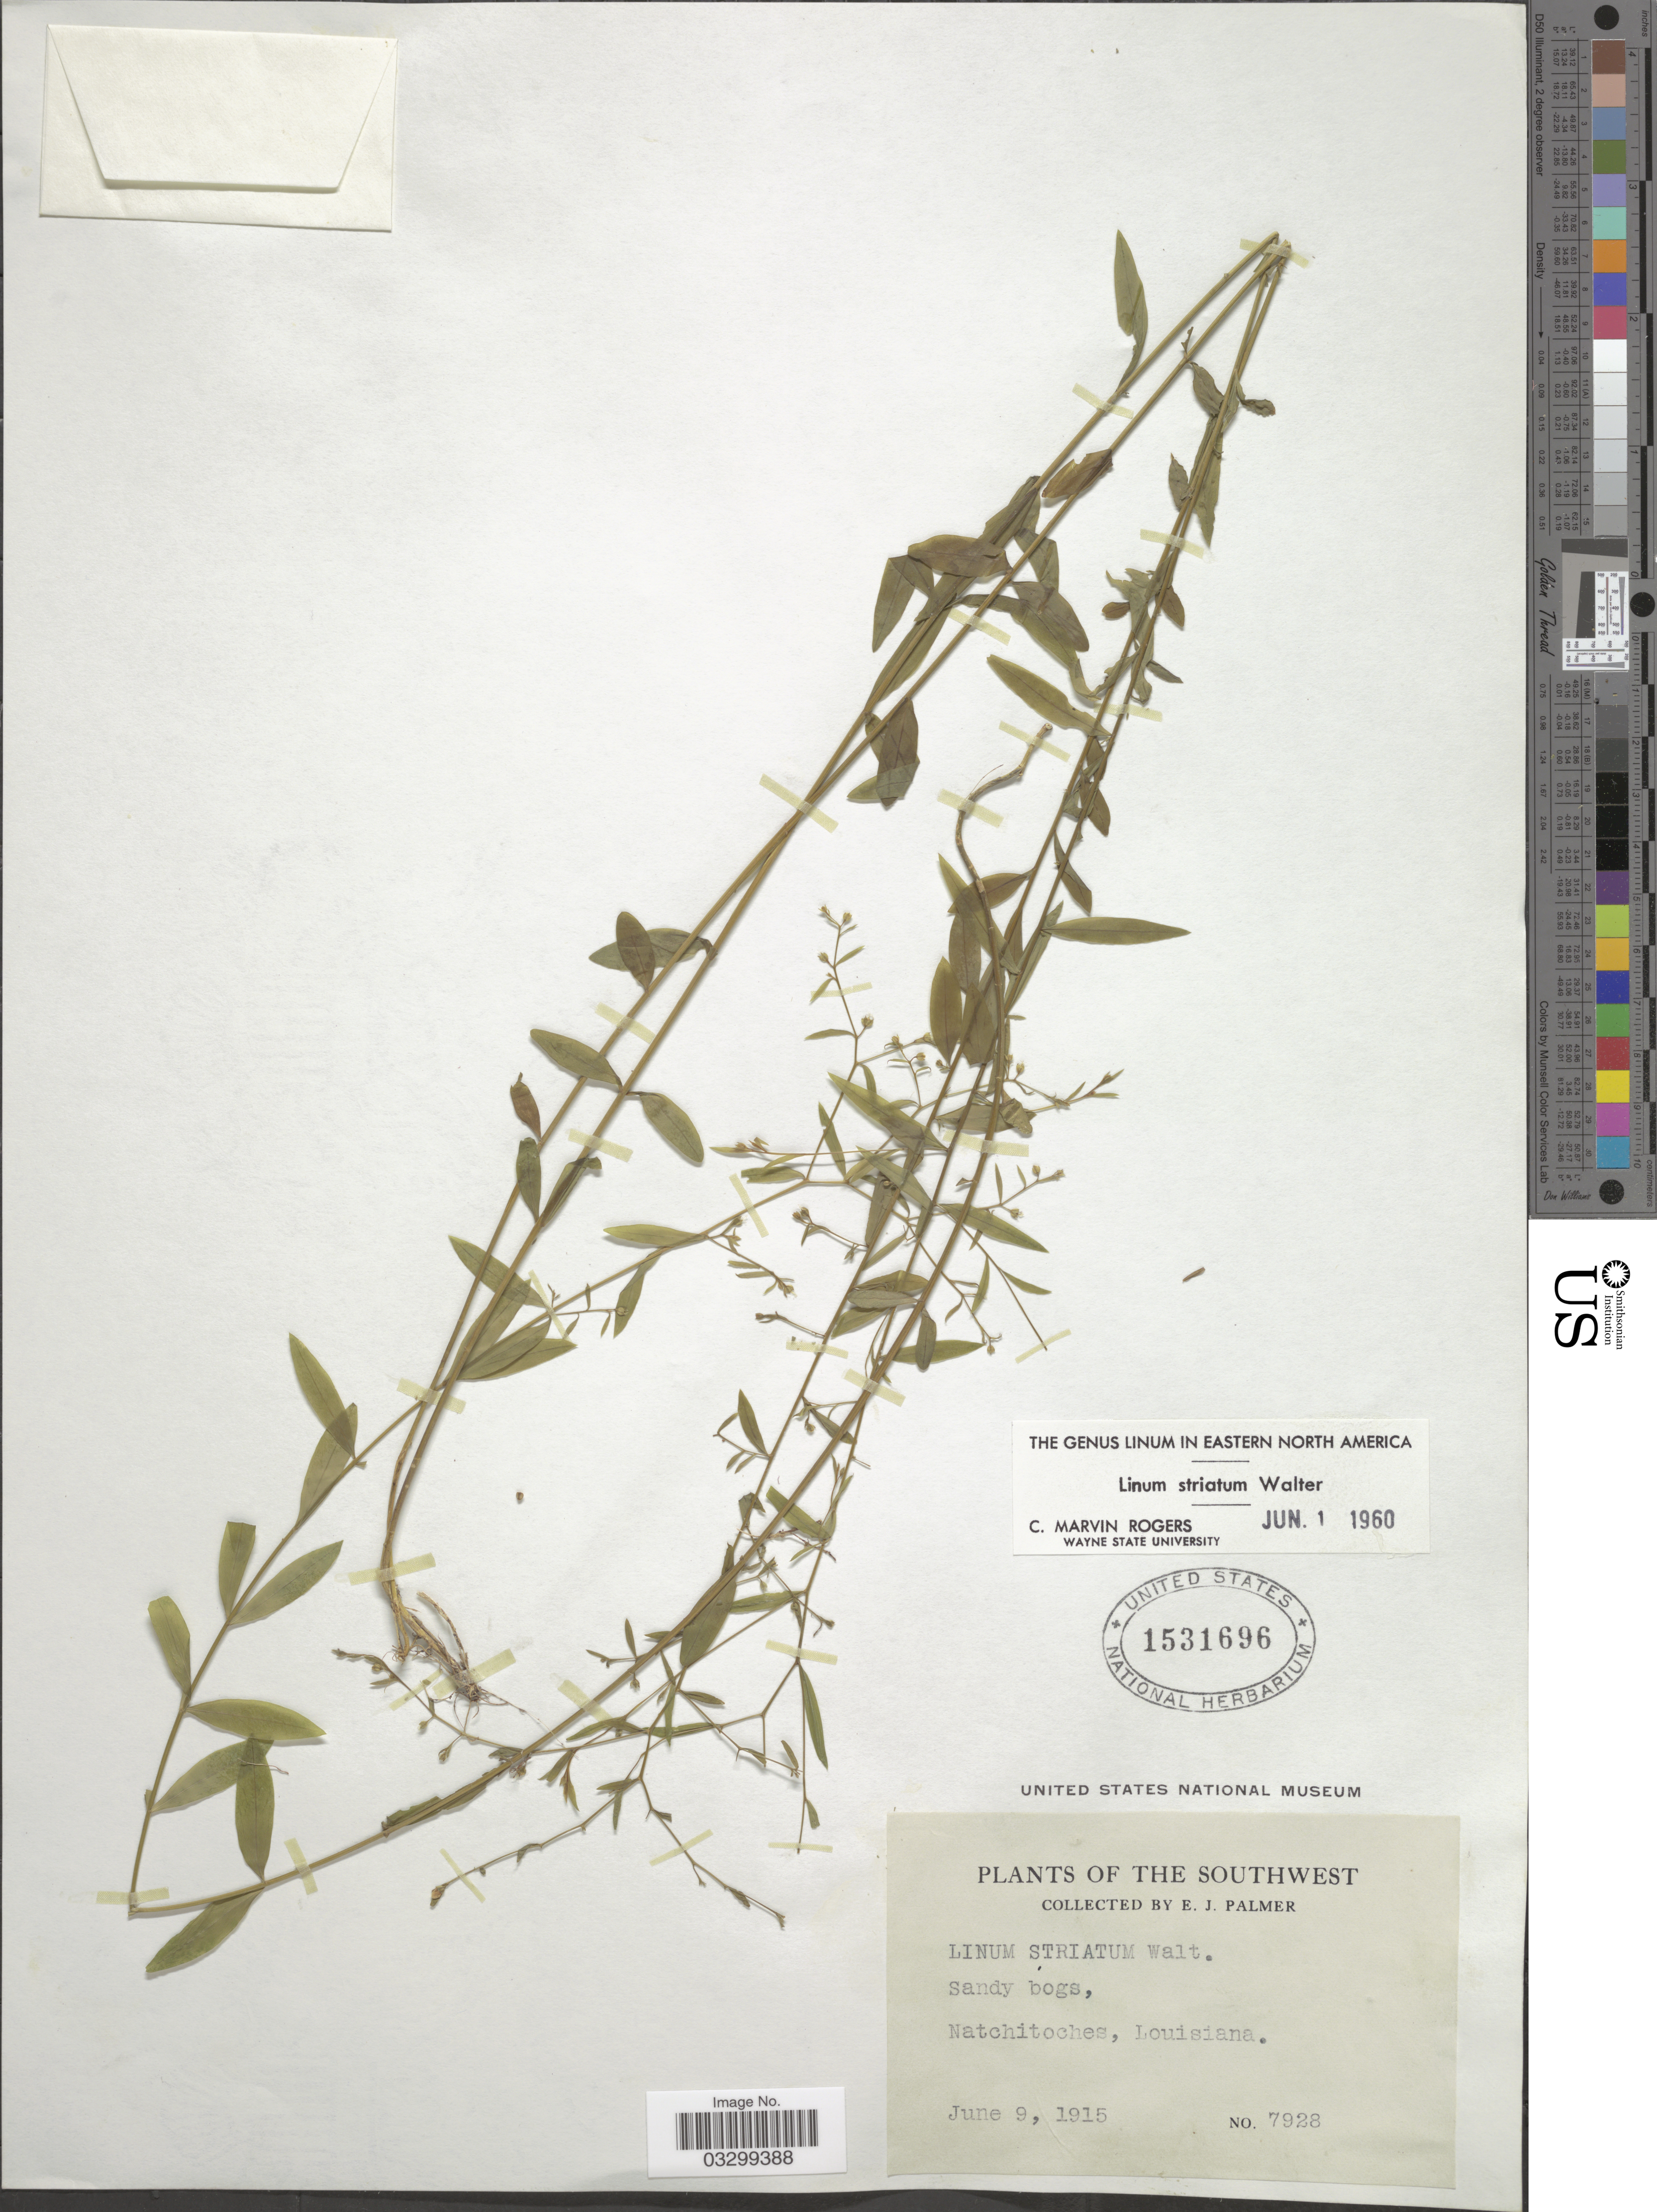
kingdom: Plantae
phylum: Tracheophyta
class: Magnoliopsida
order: Malpighiales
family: Linaceae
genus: Linum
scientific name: Linum striatum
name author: Walter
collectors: E. J. Palmer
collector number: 7928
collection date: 1915-06-09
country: United States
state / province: Louisiana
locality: Southwest. Natchitoches.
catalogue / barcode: US 1531696